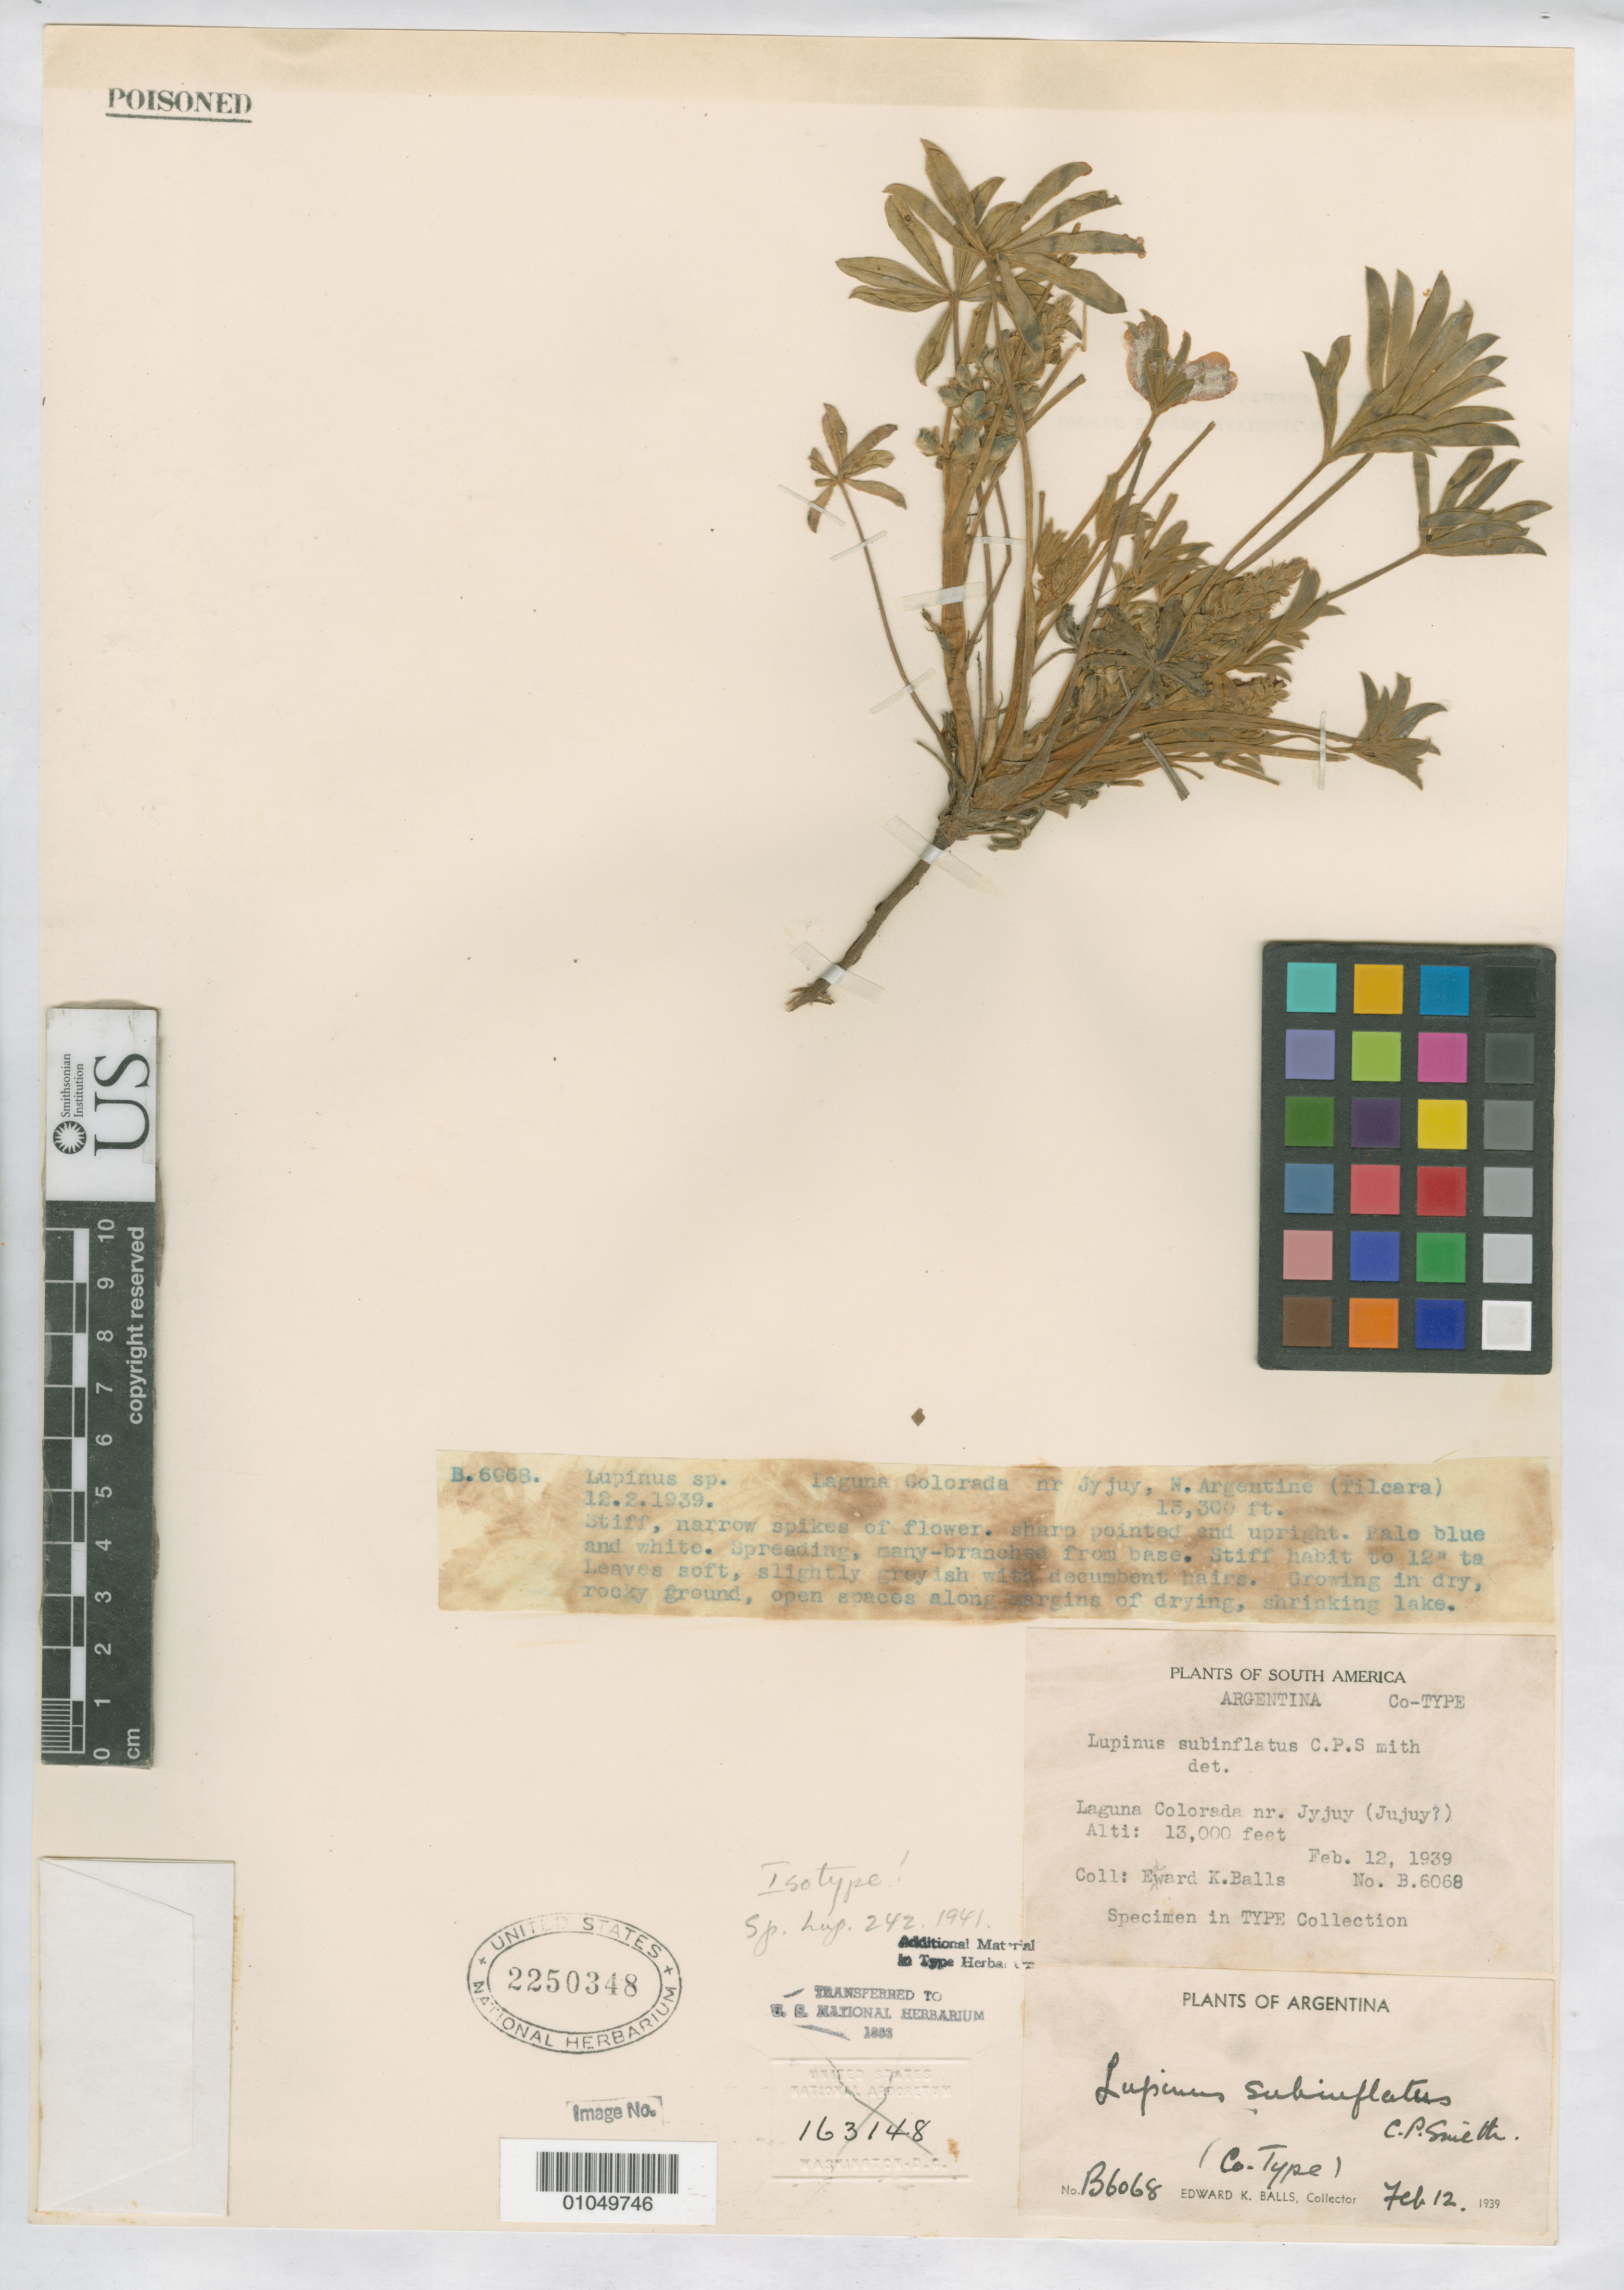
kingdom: Plantae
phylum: Tracheophyta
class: Magnoliopsida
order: Fabales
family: Fabaceae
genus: Lupinus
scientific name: Lupinus subinflatus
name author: C.P. Sm.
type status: Isotype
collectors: E. K. Balls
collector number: B6068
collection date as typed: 12 Feb 1939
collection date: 1939-02-12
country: Argentina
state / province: Jujuy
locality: Laguna Colorada, near Jujuy.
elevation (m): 3962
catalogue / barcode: US 2250348